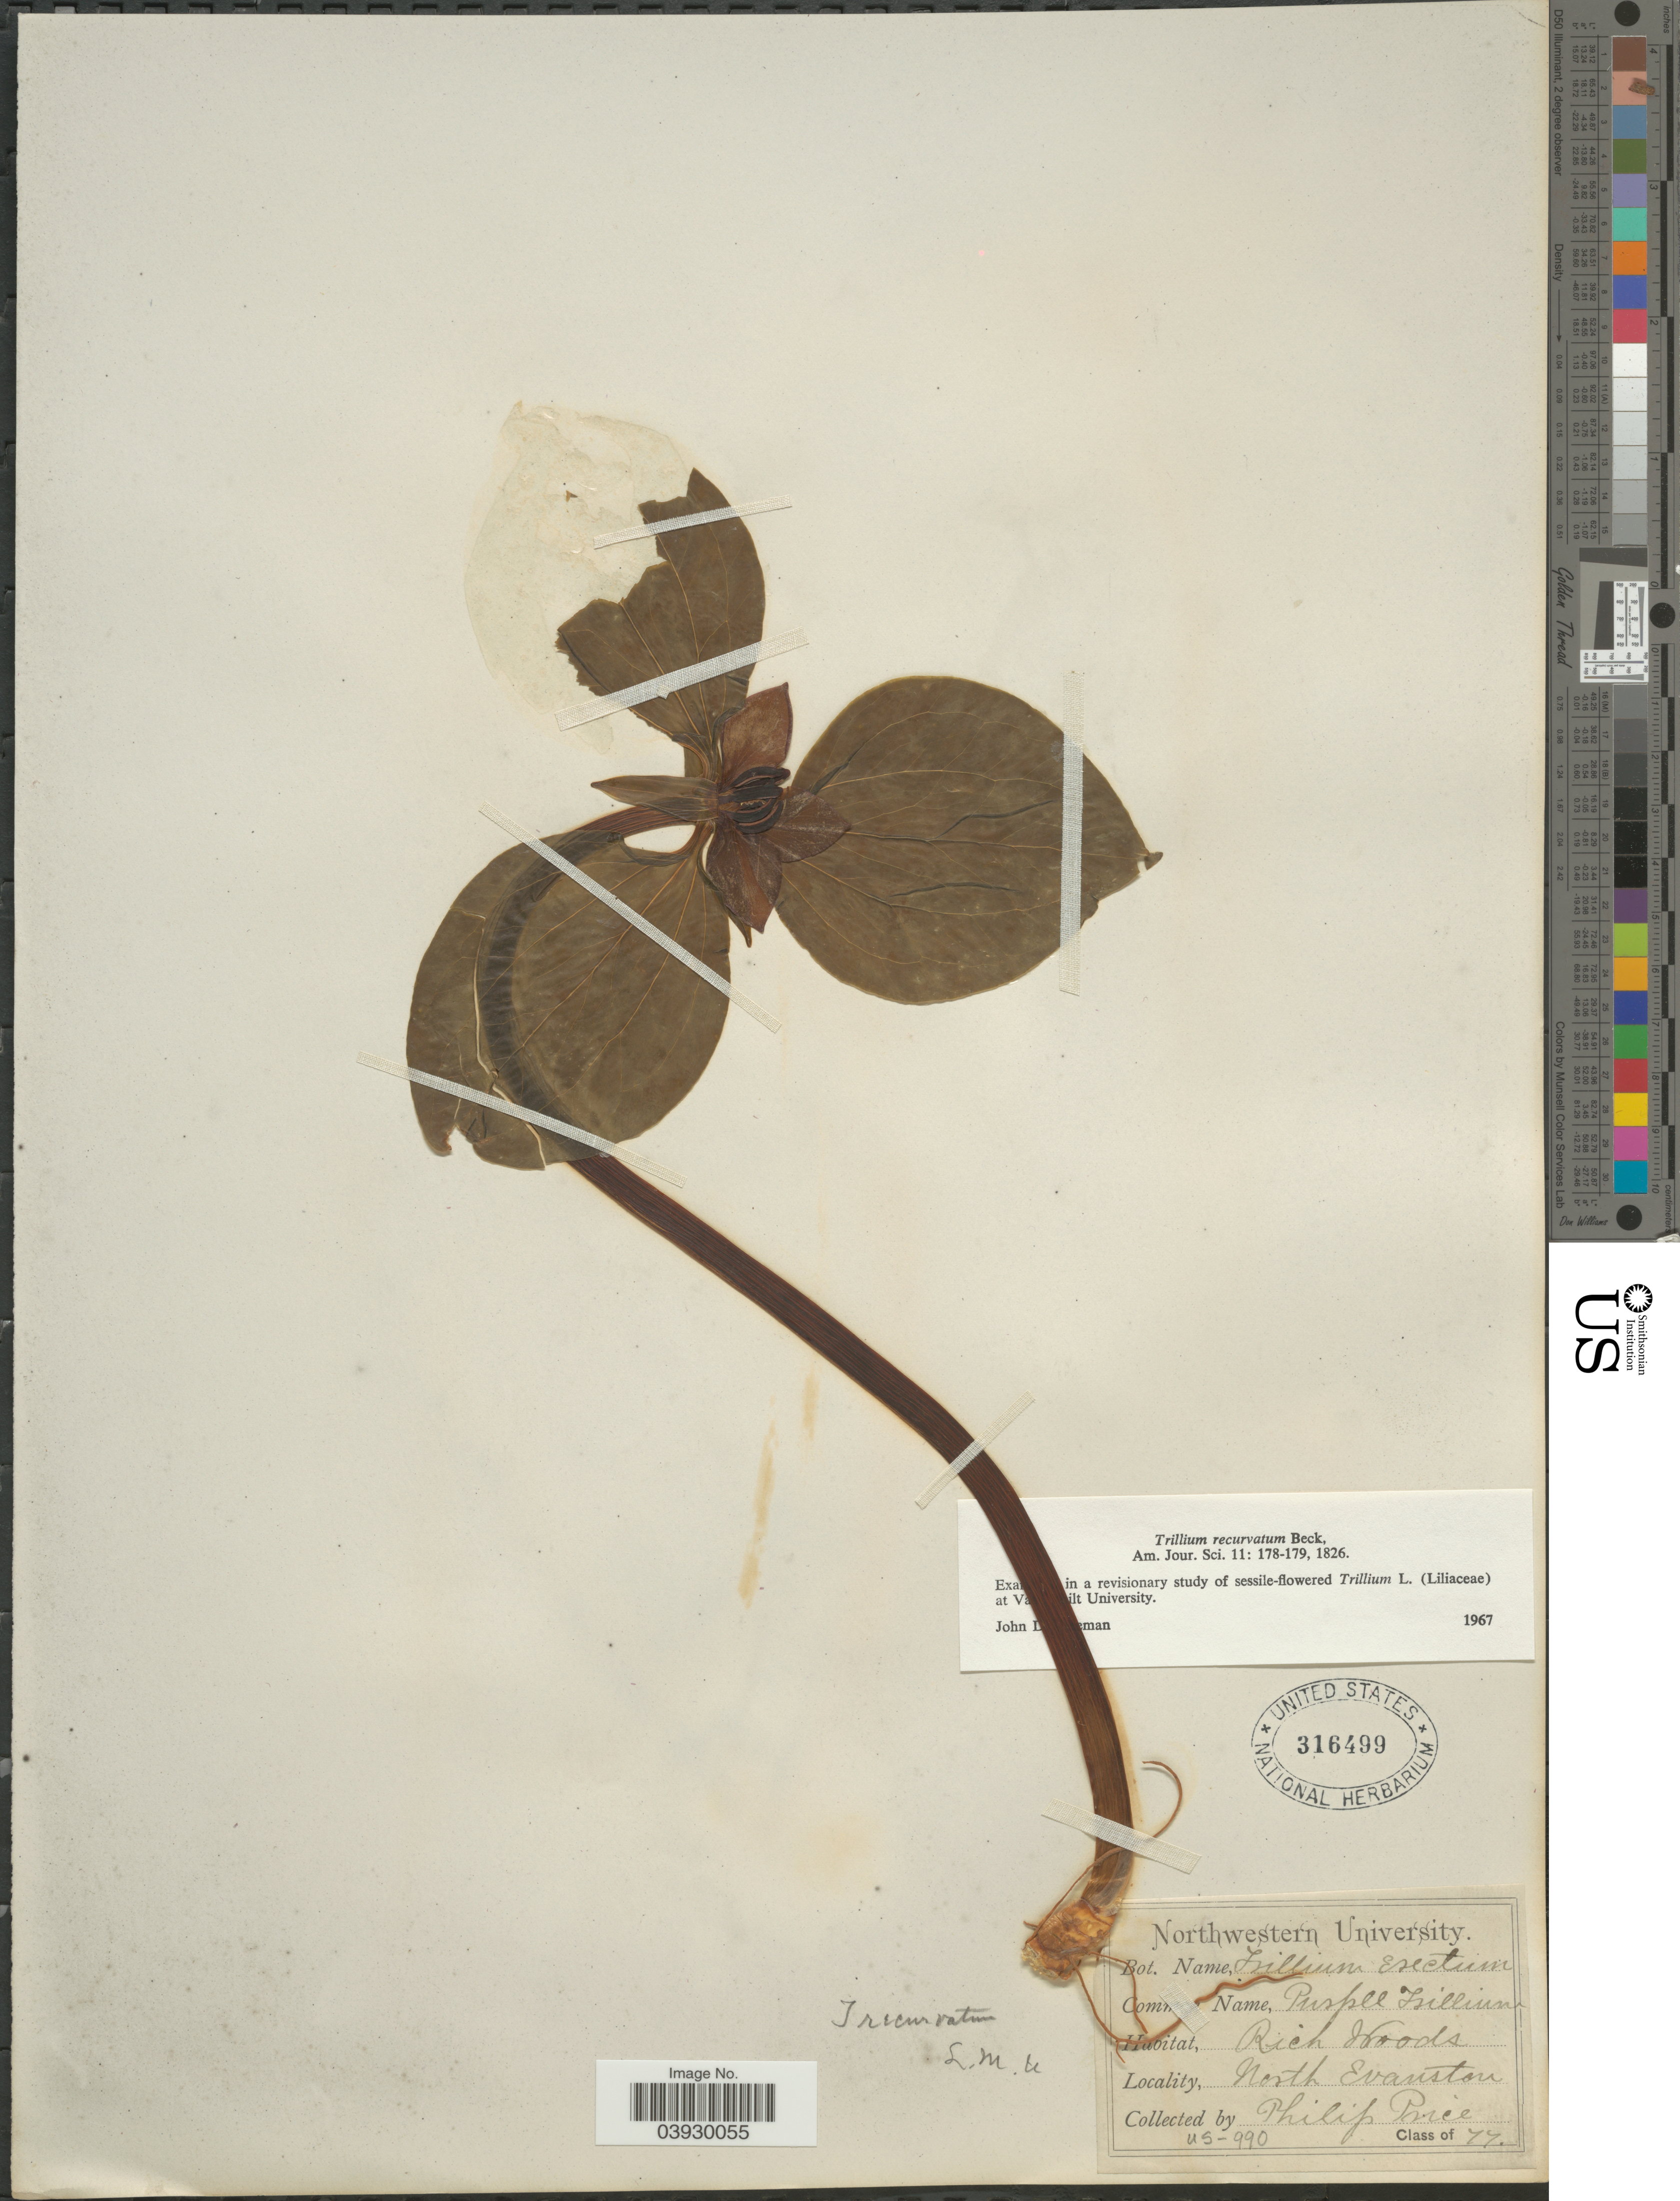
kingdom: Plantae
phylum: Tracheophyta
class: Liliopsida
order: Liliales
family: Melanthiaceae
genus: Trillium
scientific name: Trillium recurvatum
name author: L.C. Beck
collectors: P. Price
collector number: US-990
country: United States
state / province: Illinois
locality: North Evanston.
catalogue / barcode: US 316499